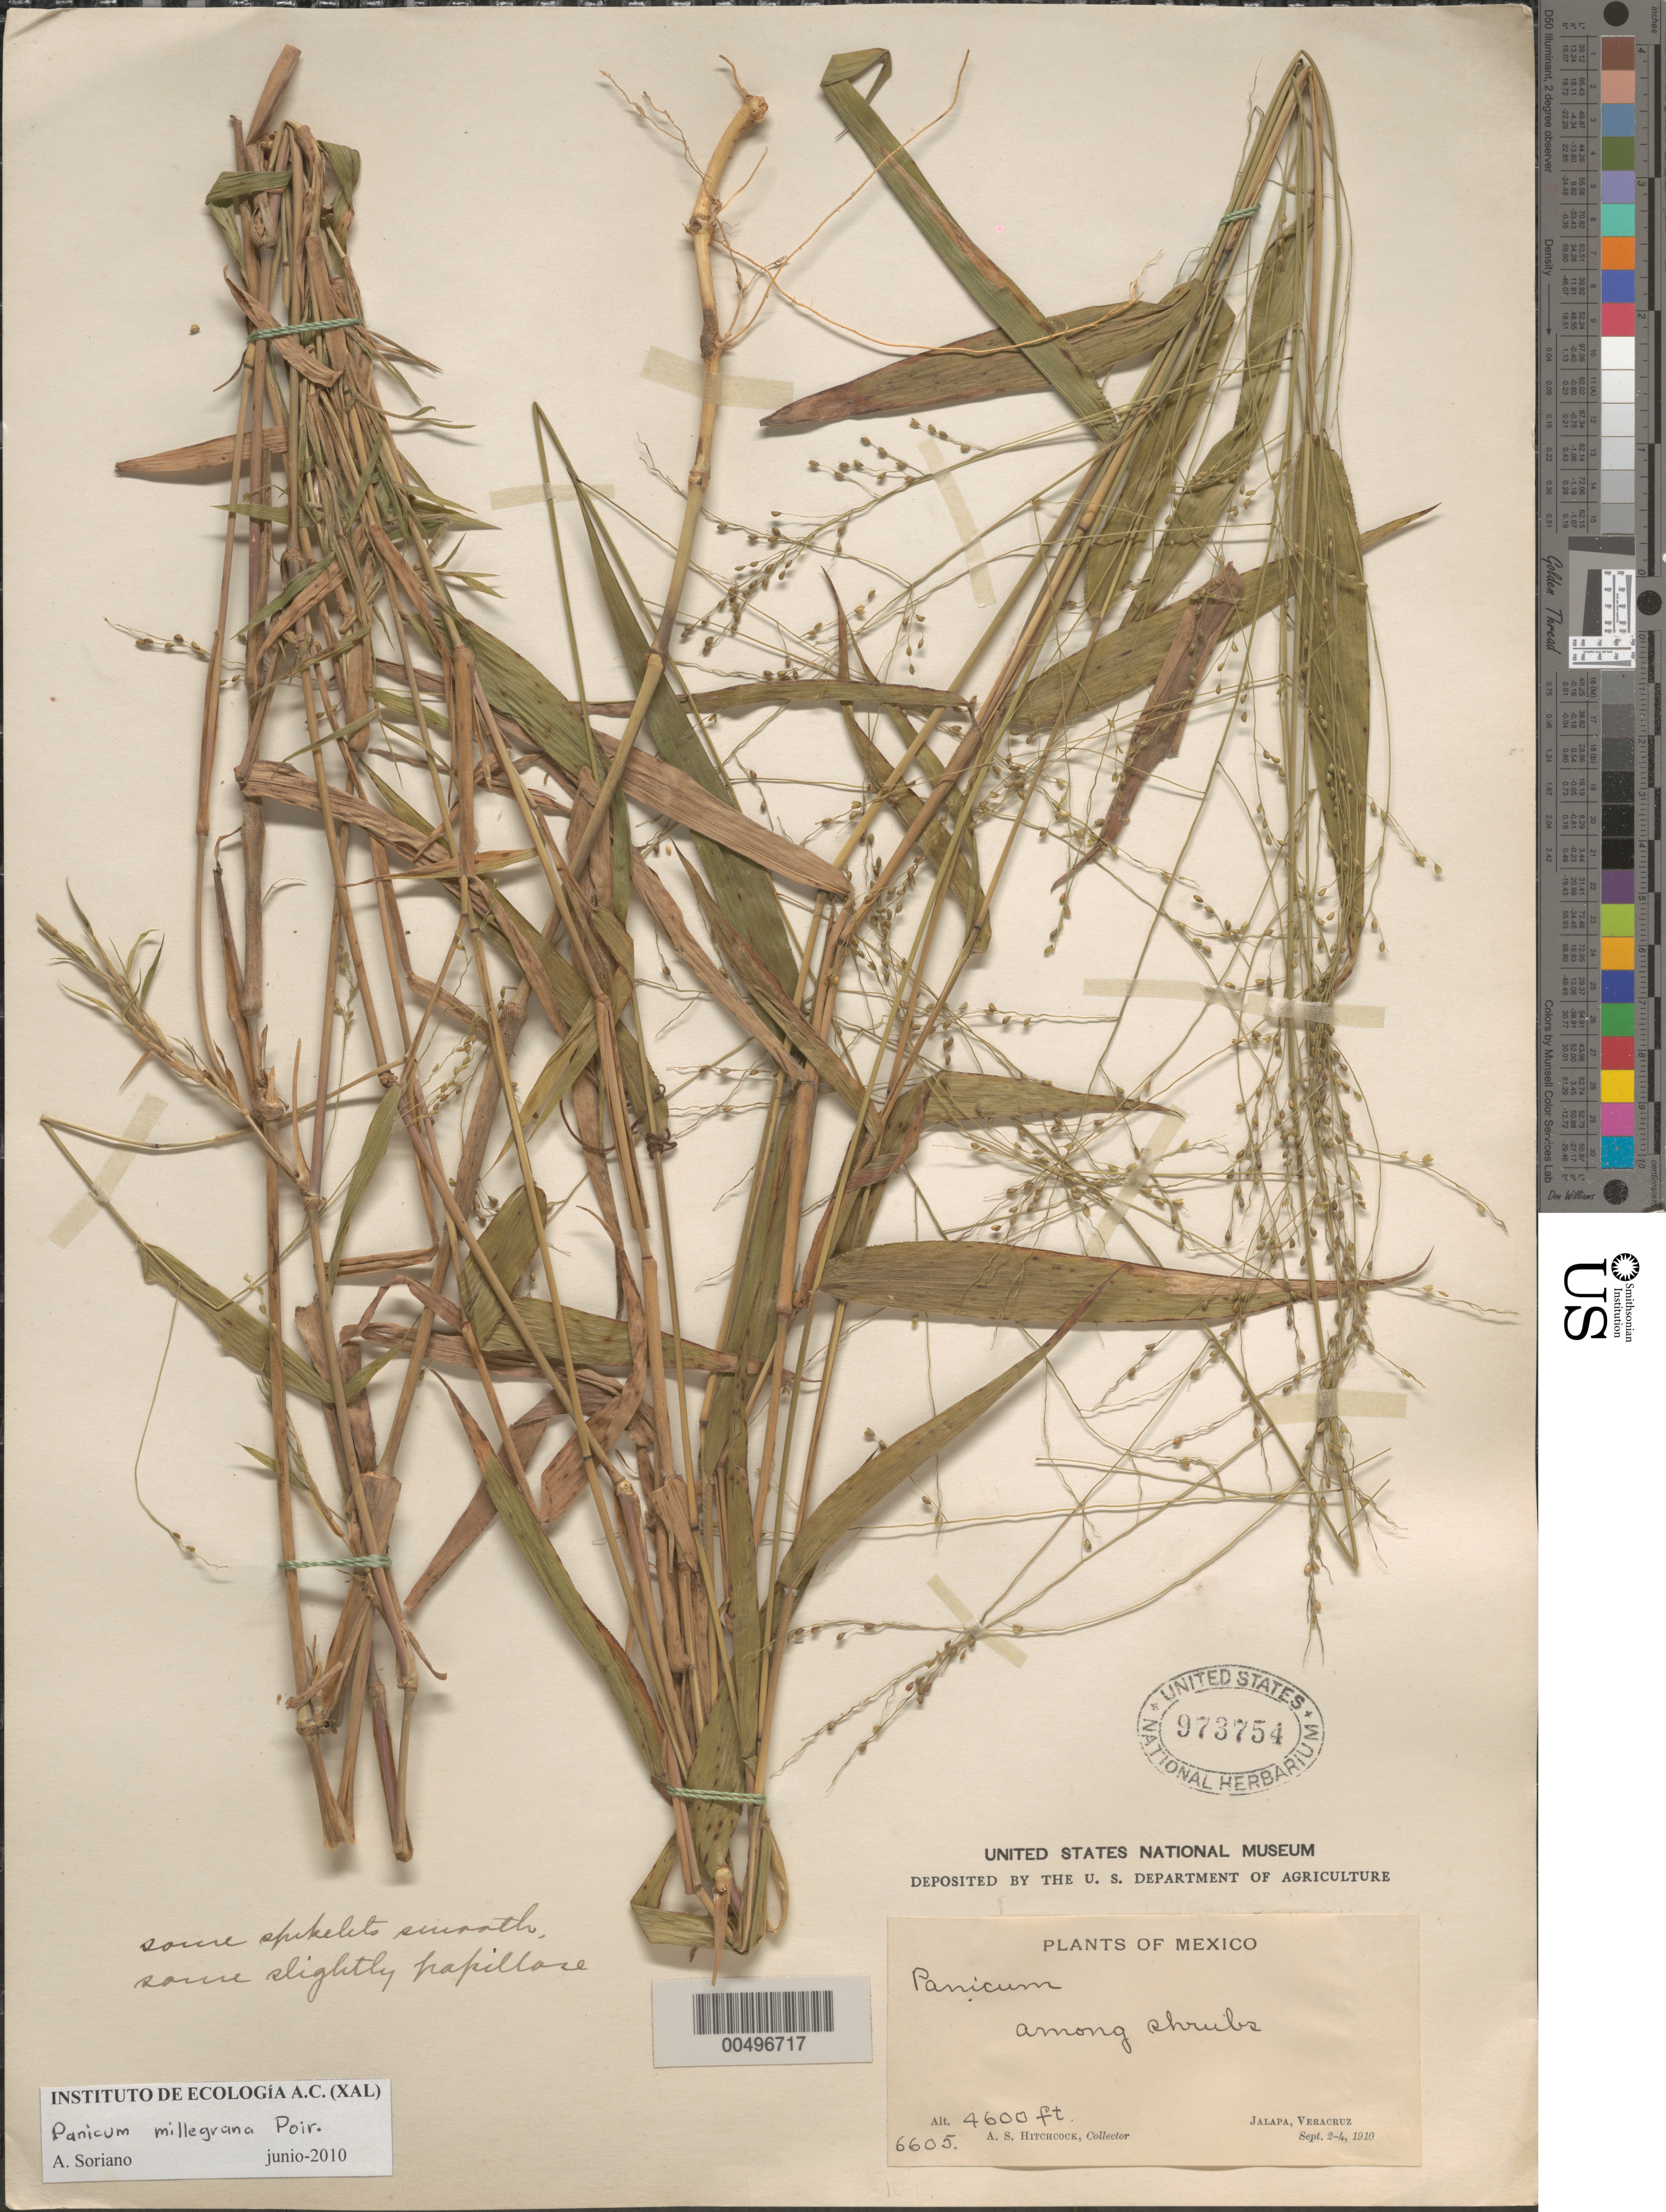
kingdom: Plantae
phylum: Tracheophyta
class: Liliopsida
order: Poales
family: Poaceae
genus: Panicum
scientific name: Panicum millegrana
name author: Poir.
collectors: A. S. Hitchcock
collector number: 6605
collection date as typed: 2 Sep 1910 to 4 Sep 1910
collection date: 1910-09-02/1910-09-04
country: Mexico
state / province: Veracruz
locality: Jalapa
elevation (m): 1402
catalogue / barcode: US 973754